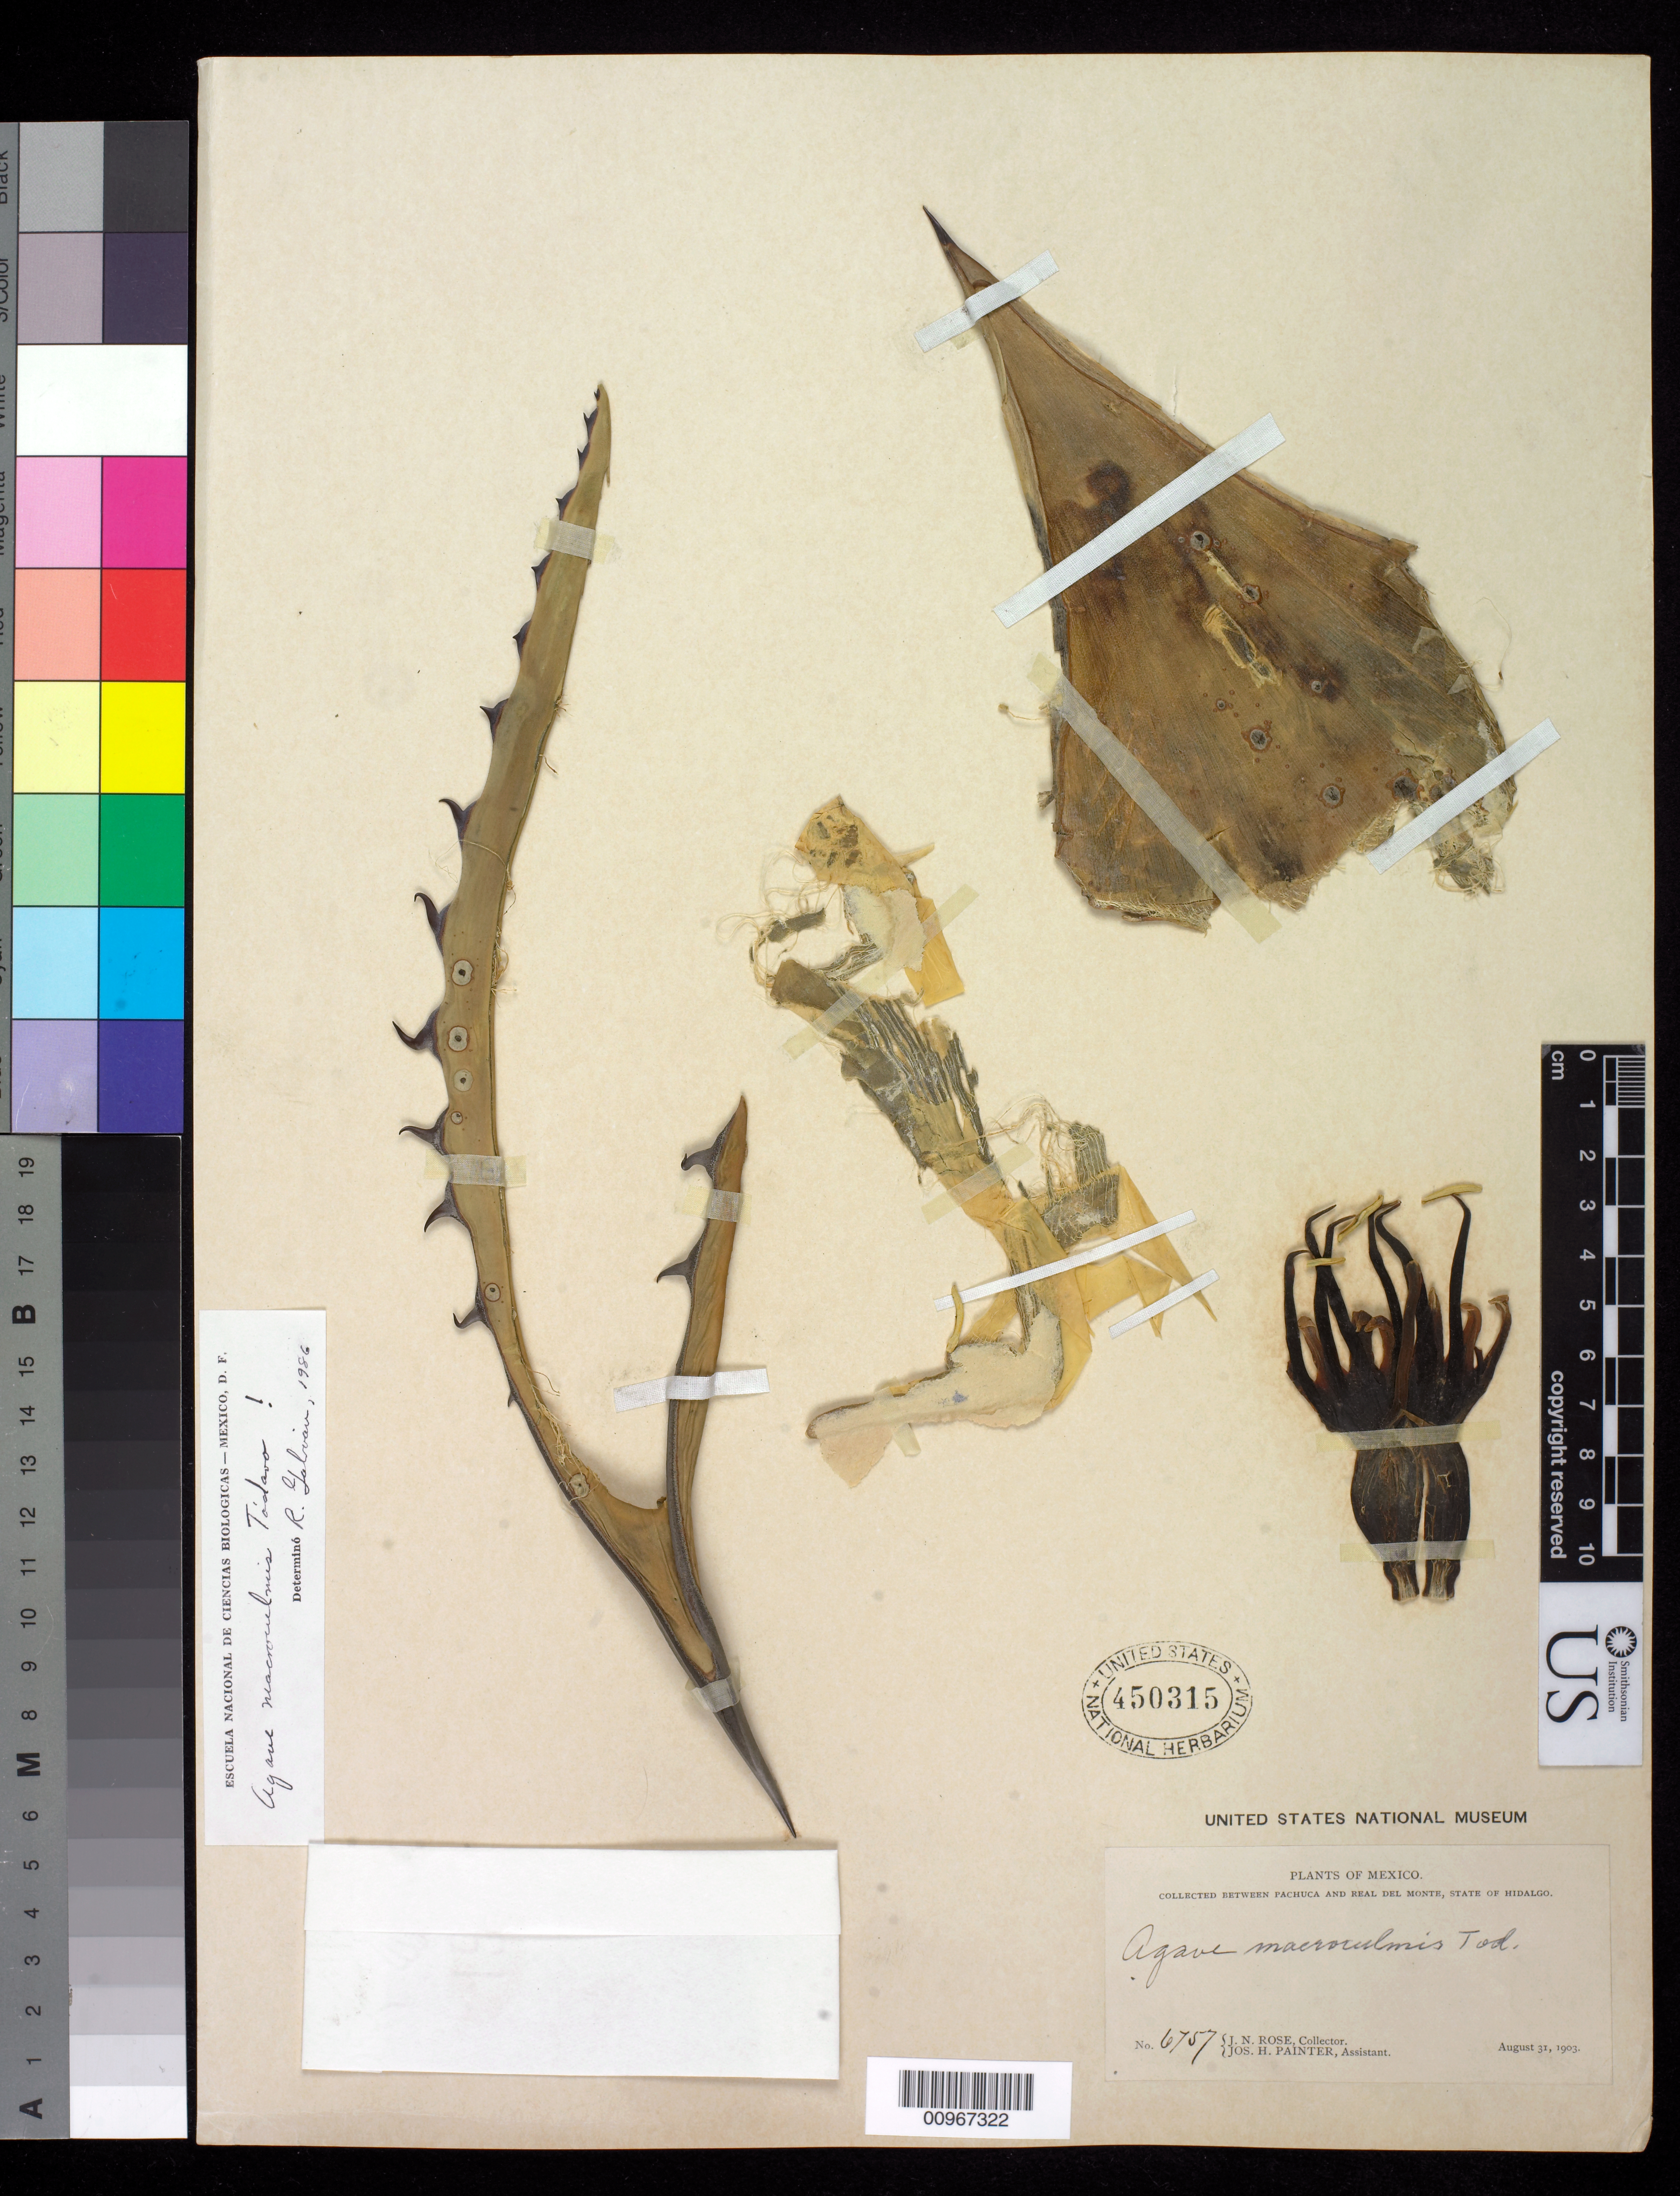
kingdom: Plantae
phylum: Tracheophyta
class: Liliopsida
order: Asparagales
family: Asparagaceae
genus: Agave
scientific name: Agave macroculmis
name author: Tod.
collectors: J. N. Rose & J. H. Painter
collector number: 6757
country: Mexico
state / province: Hidalgo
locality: Between Pachuca and Real del Monte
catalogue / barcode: US 450315